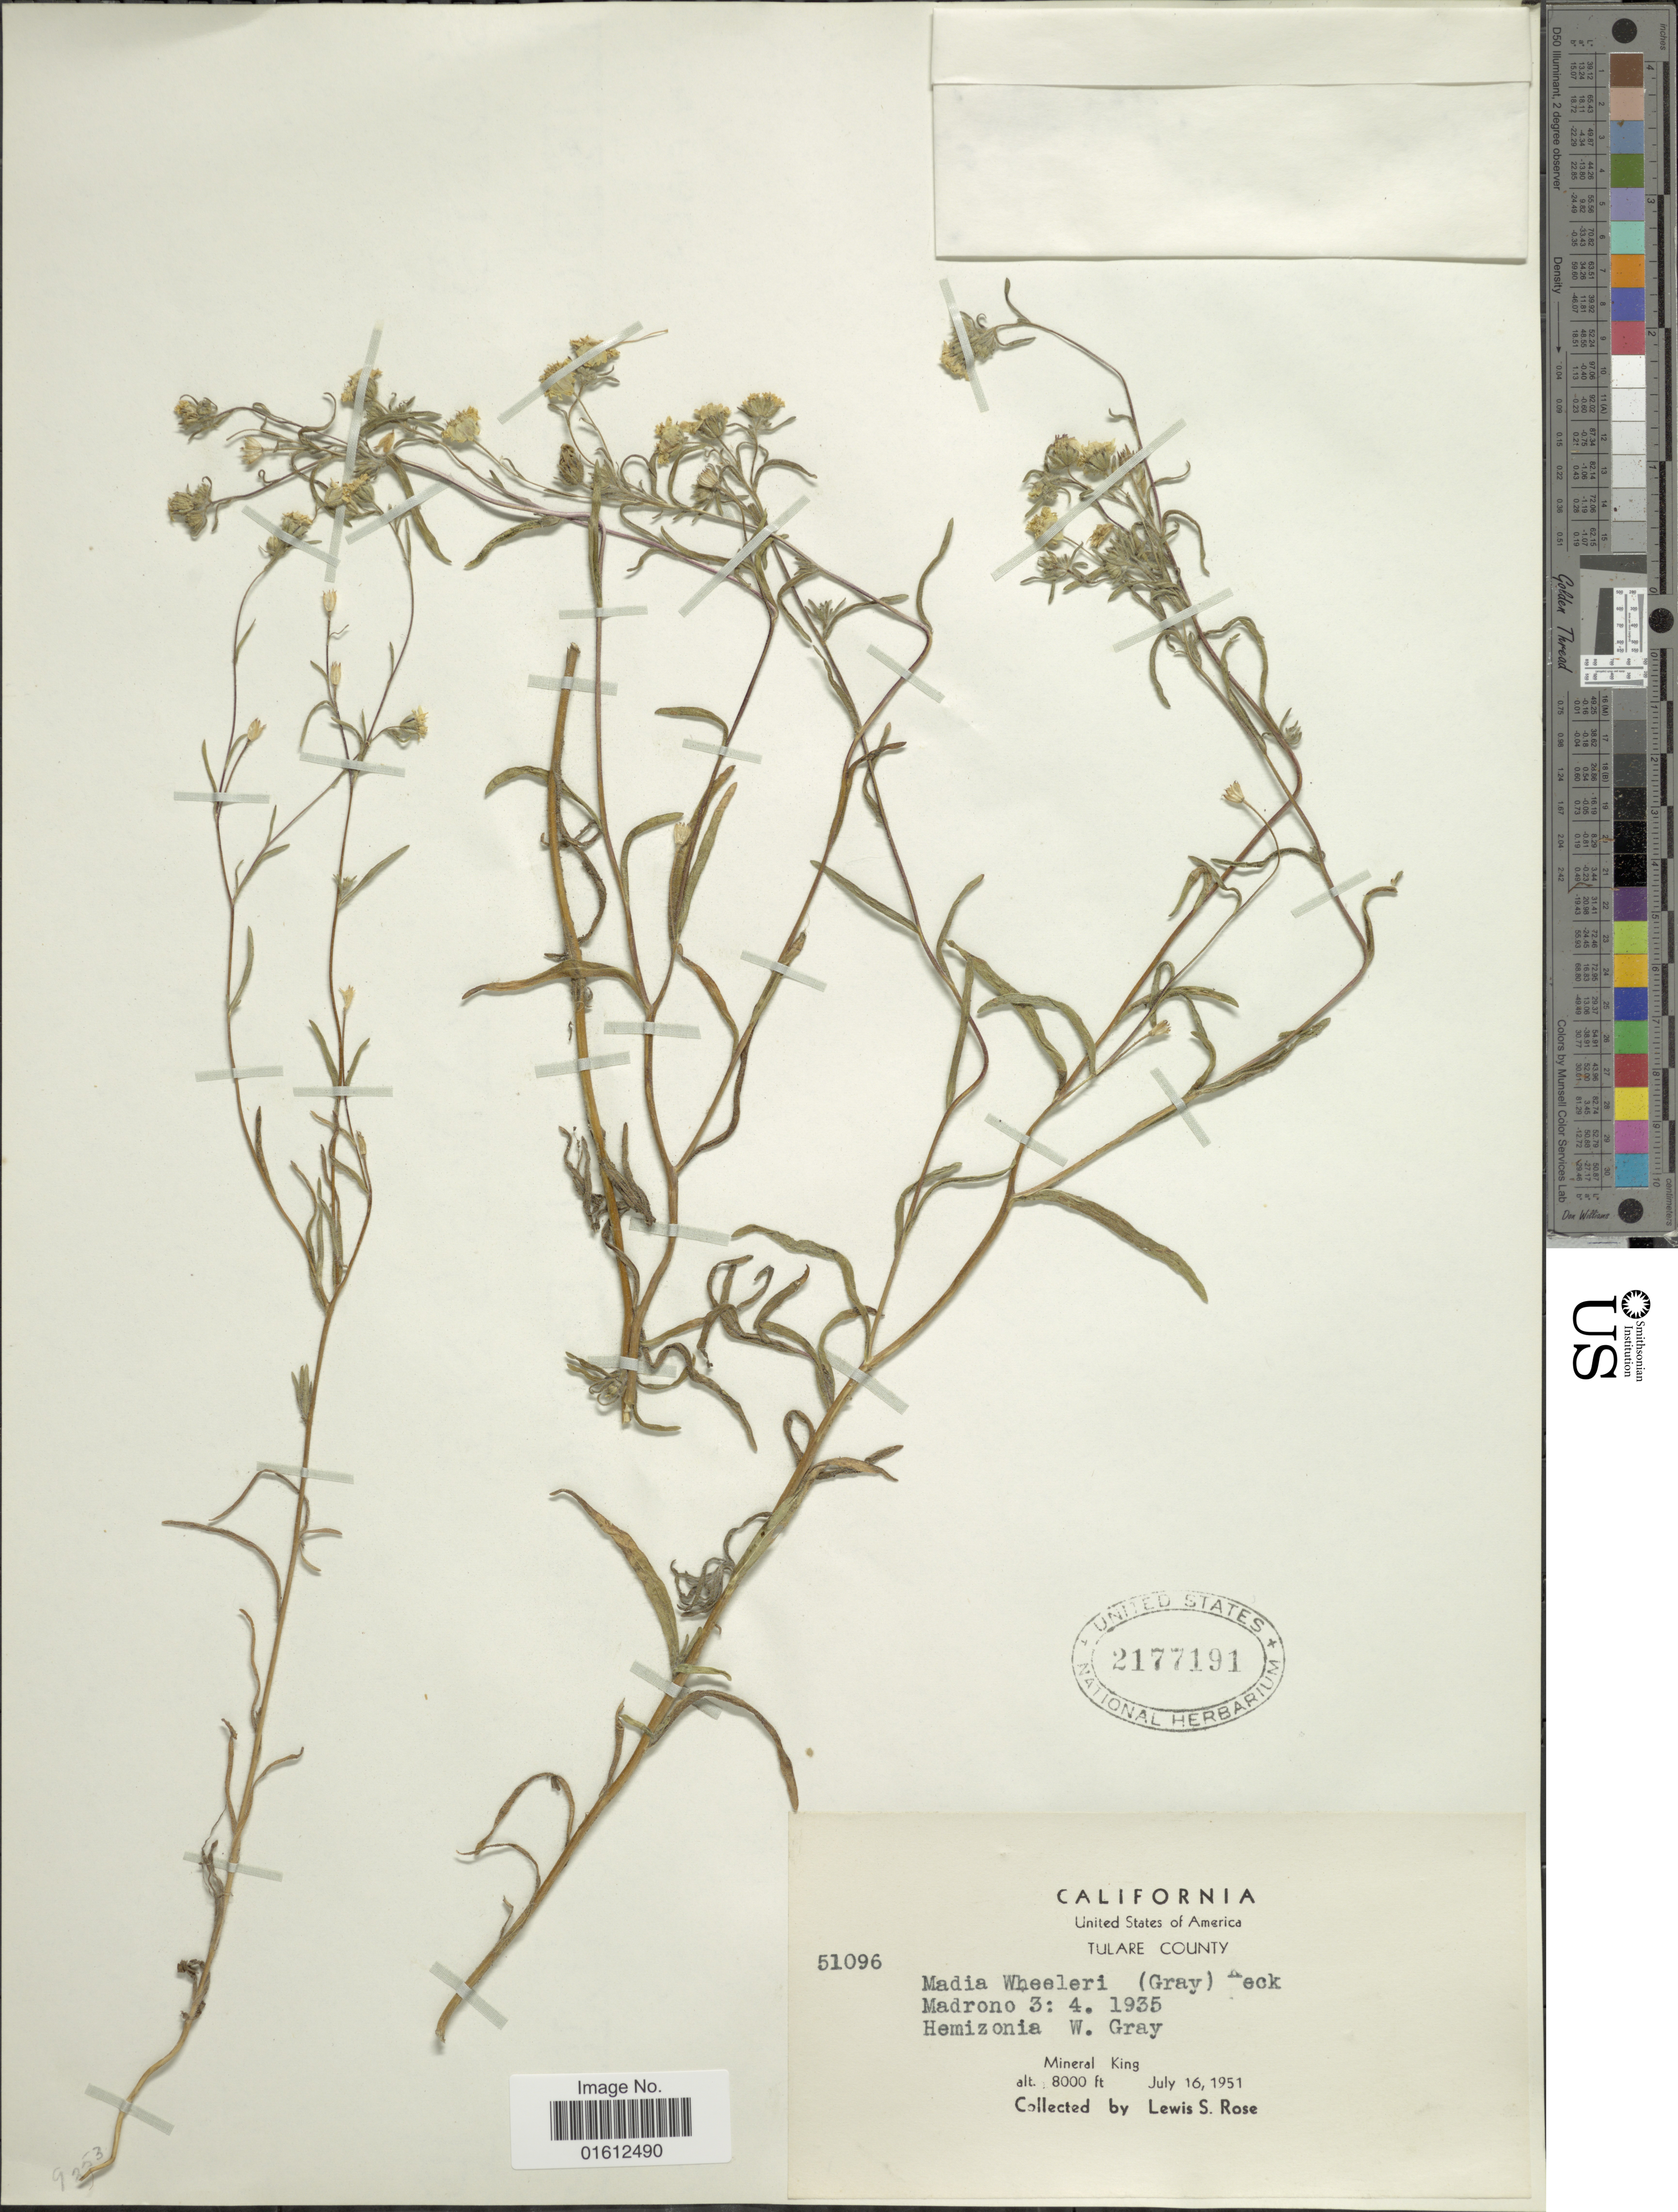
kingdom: Plantae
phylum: Tracheophyta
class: Magnoliopsida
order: Asterales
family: Asteraceae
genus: Madia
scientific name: Madia elegans subsp. wheeleri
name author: (A. Gray) D.D. Keck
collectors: L. S. Rose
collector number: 51096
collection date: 1951-07-16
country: United States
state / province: California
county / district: Tulare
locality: Tulare County. Madrono. Mineral King.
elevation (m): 2438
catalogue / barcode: US 2177191